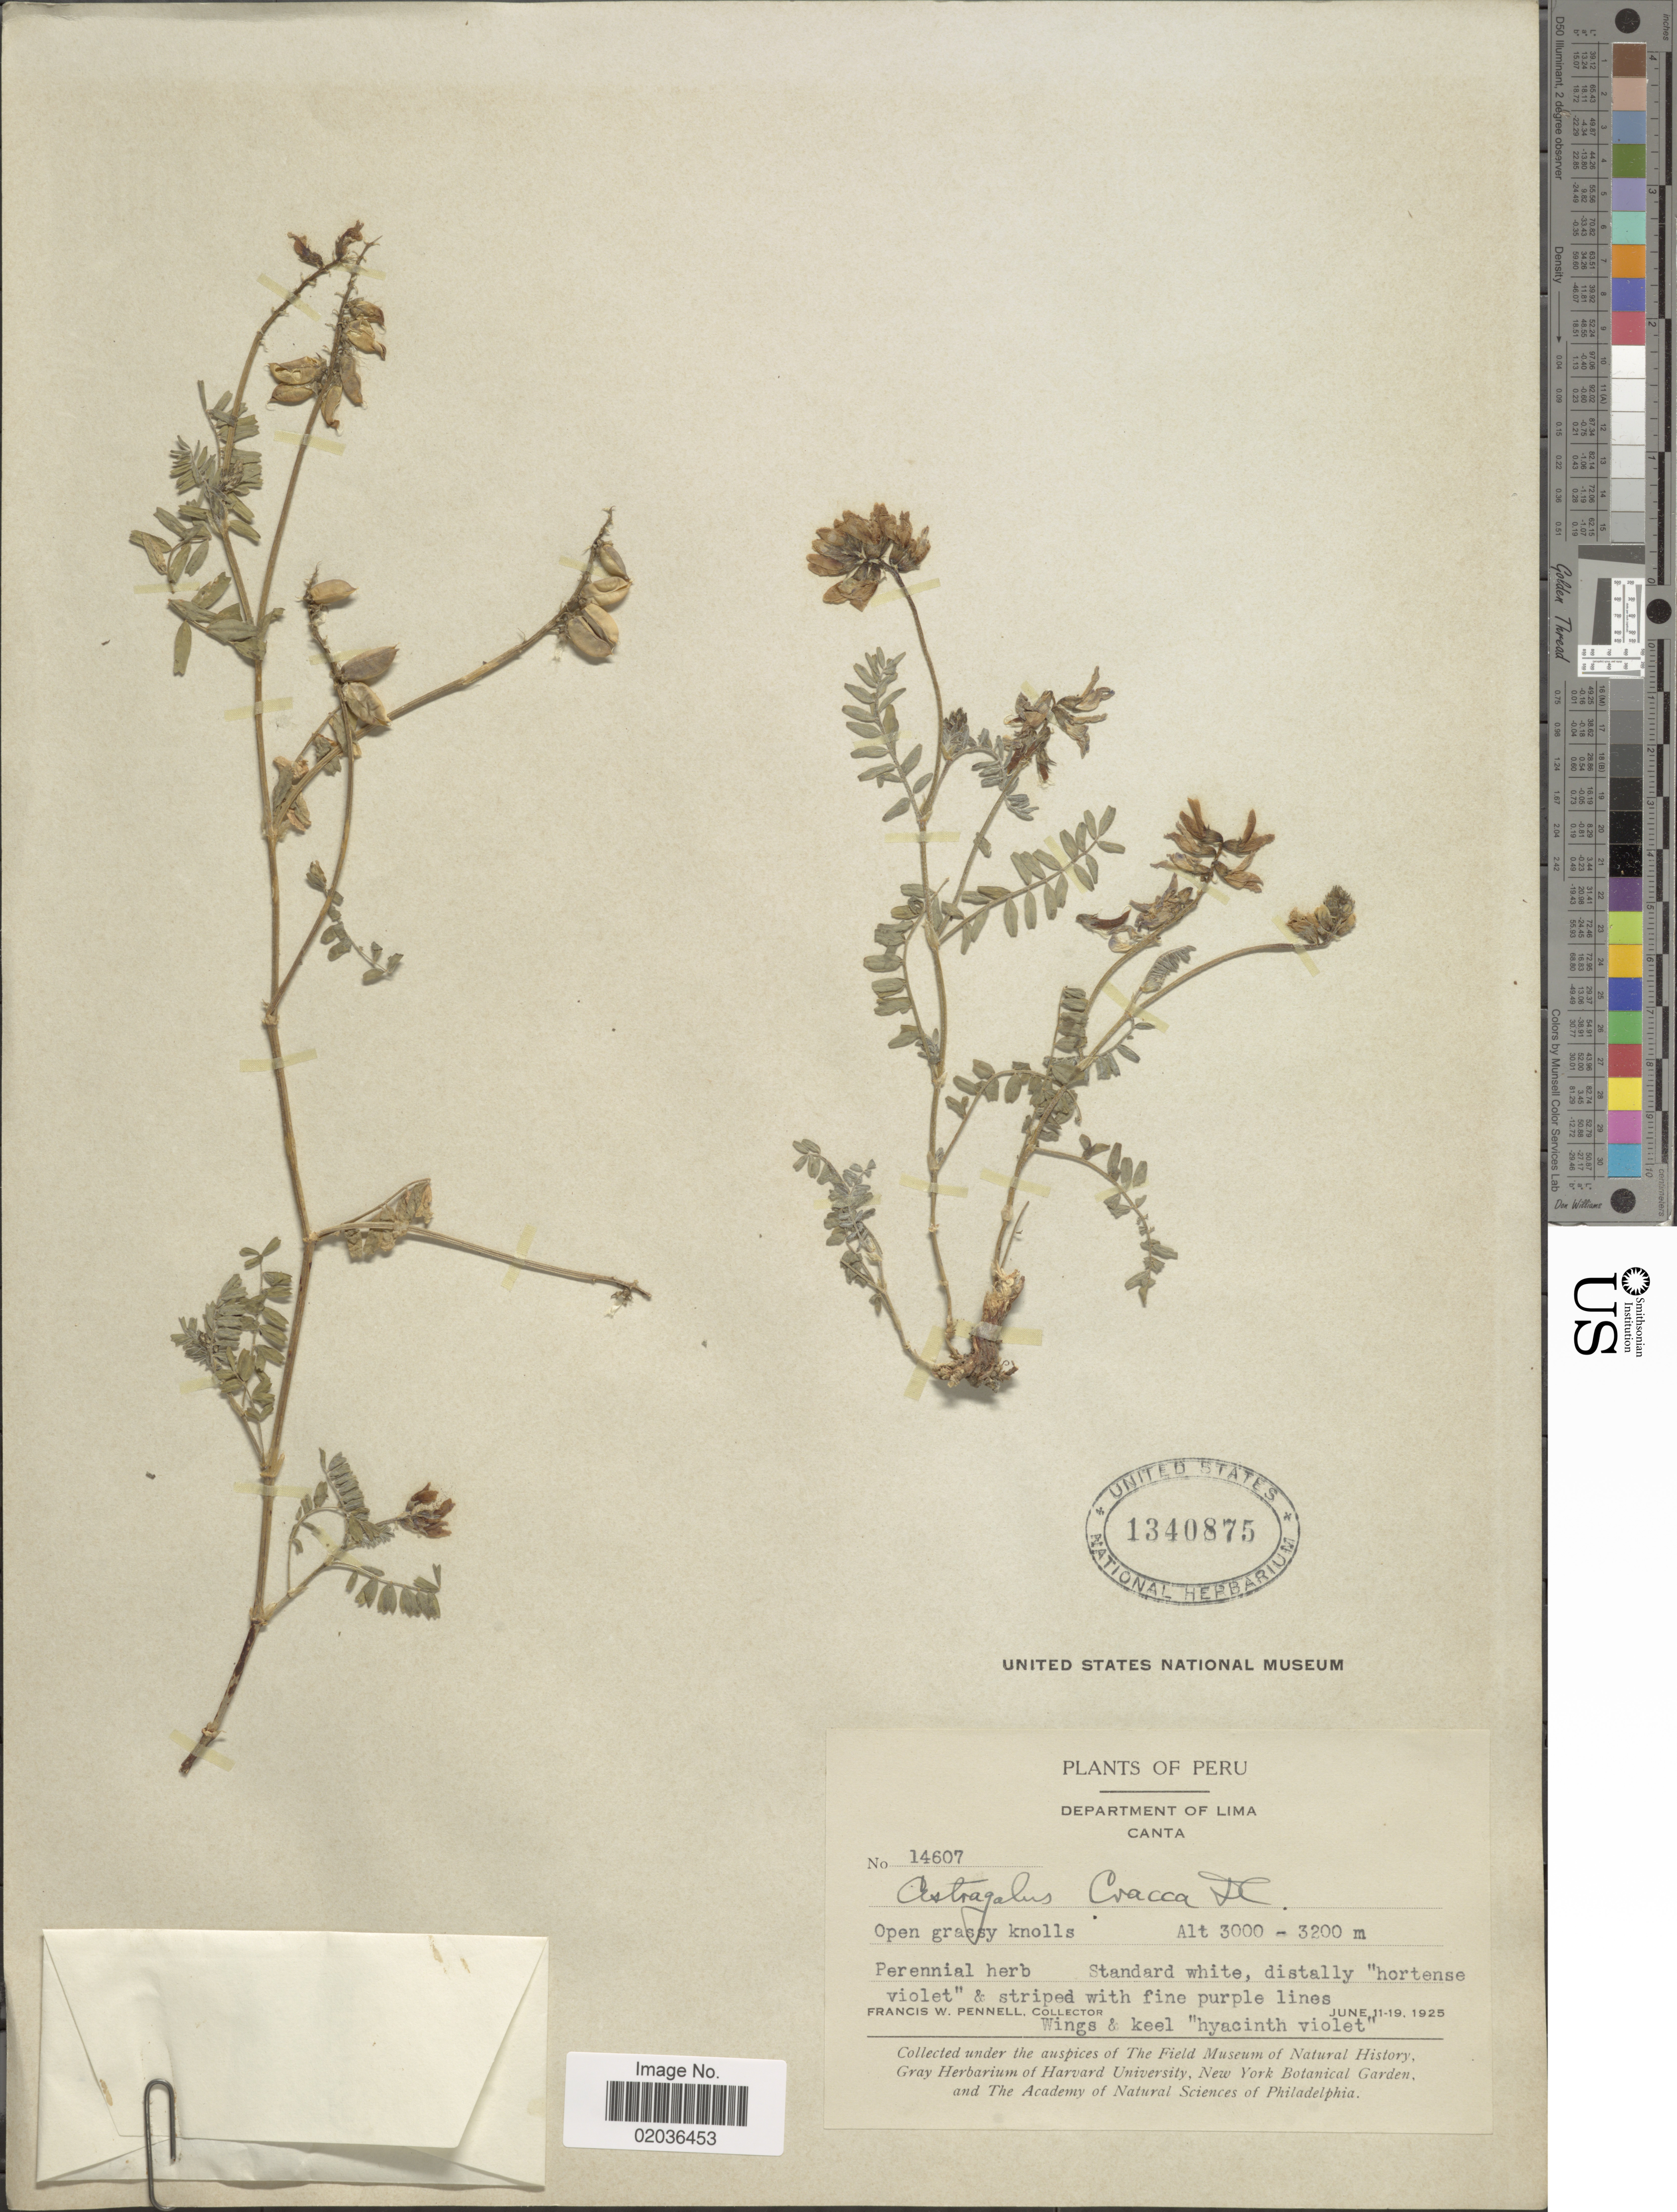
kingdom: Plantae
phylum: Tracheophyta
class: Magnoliopsida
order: Fabales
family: Fabaceae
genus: Astragalus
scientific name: Astragalus cracca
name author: DC.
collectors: F. W. Pennell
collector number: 14607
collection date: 1925-06-11/1925-06-19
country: Peru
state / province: Lima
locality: Department of Lima. Canta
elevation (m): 3000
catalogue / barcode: US 1340875